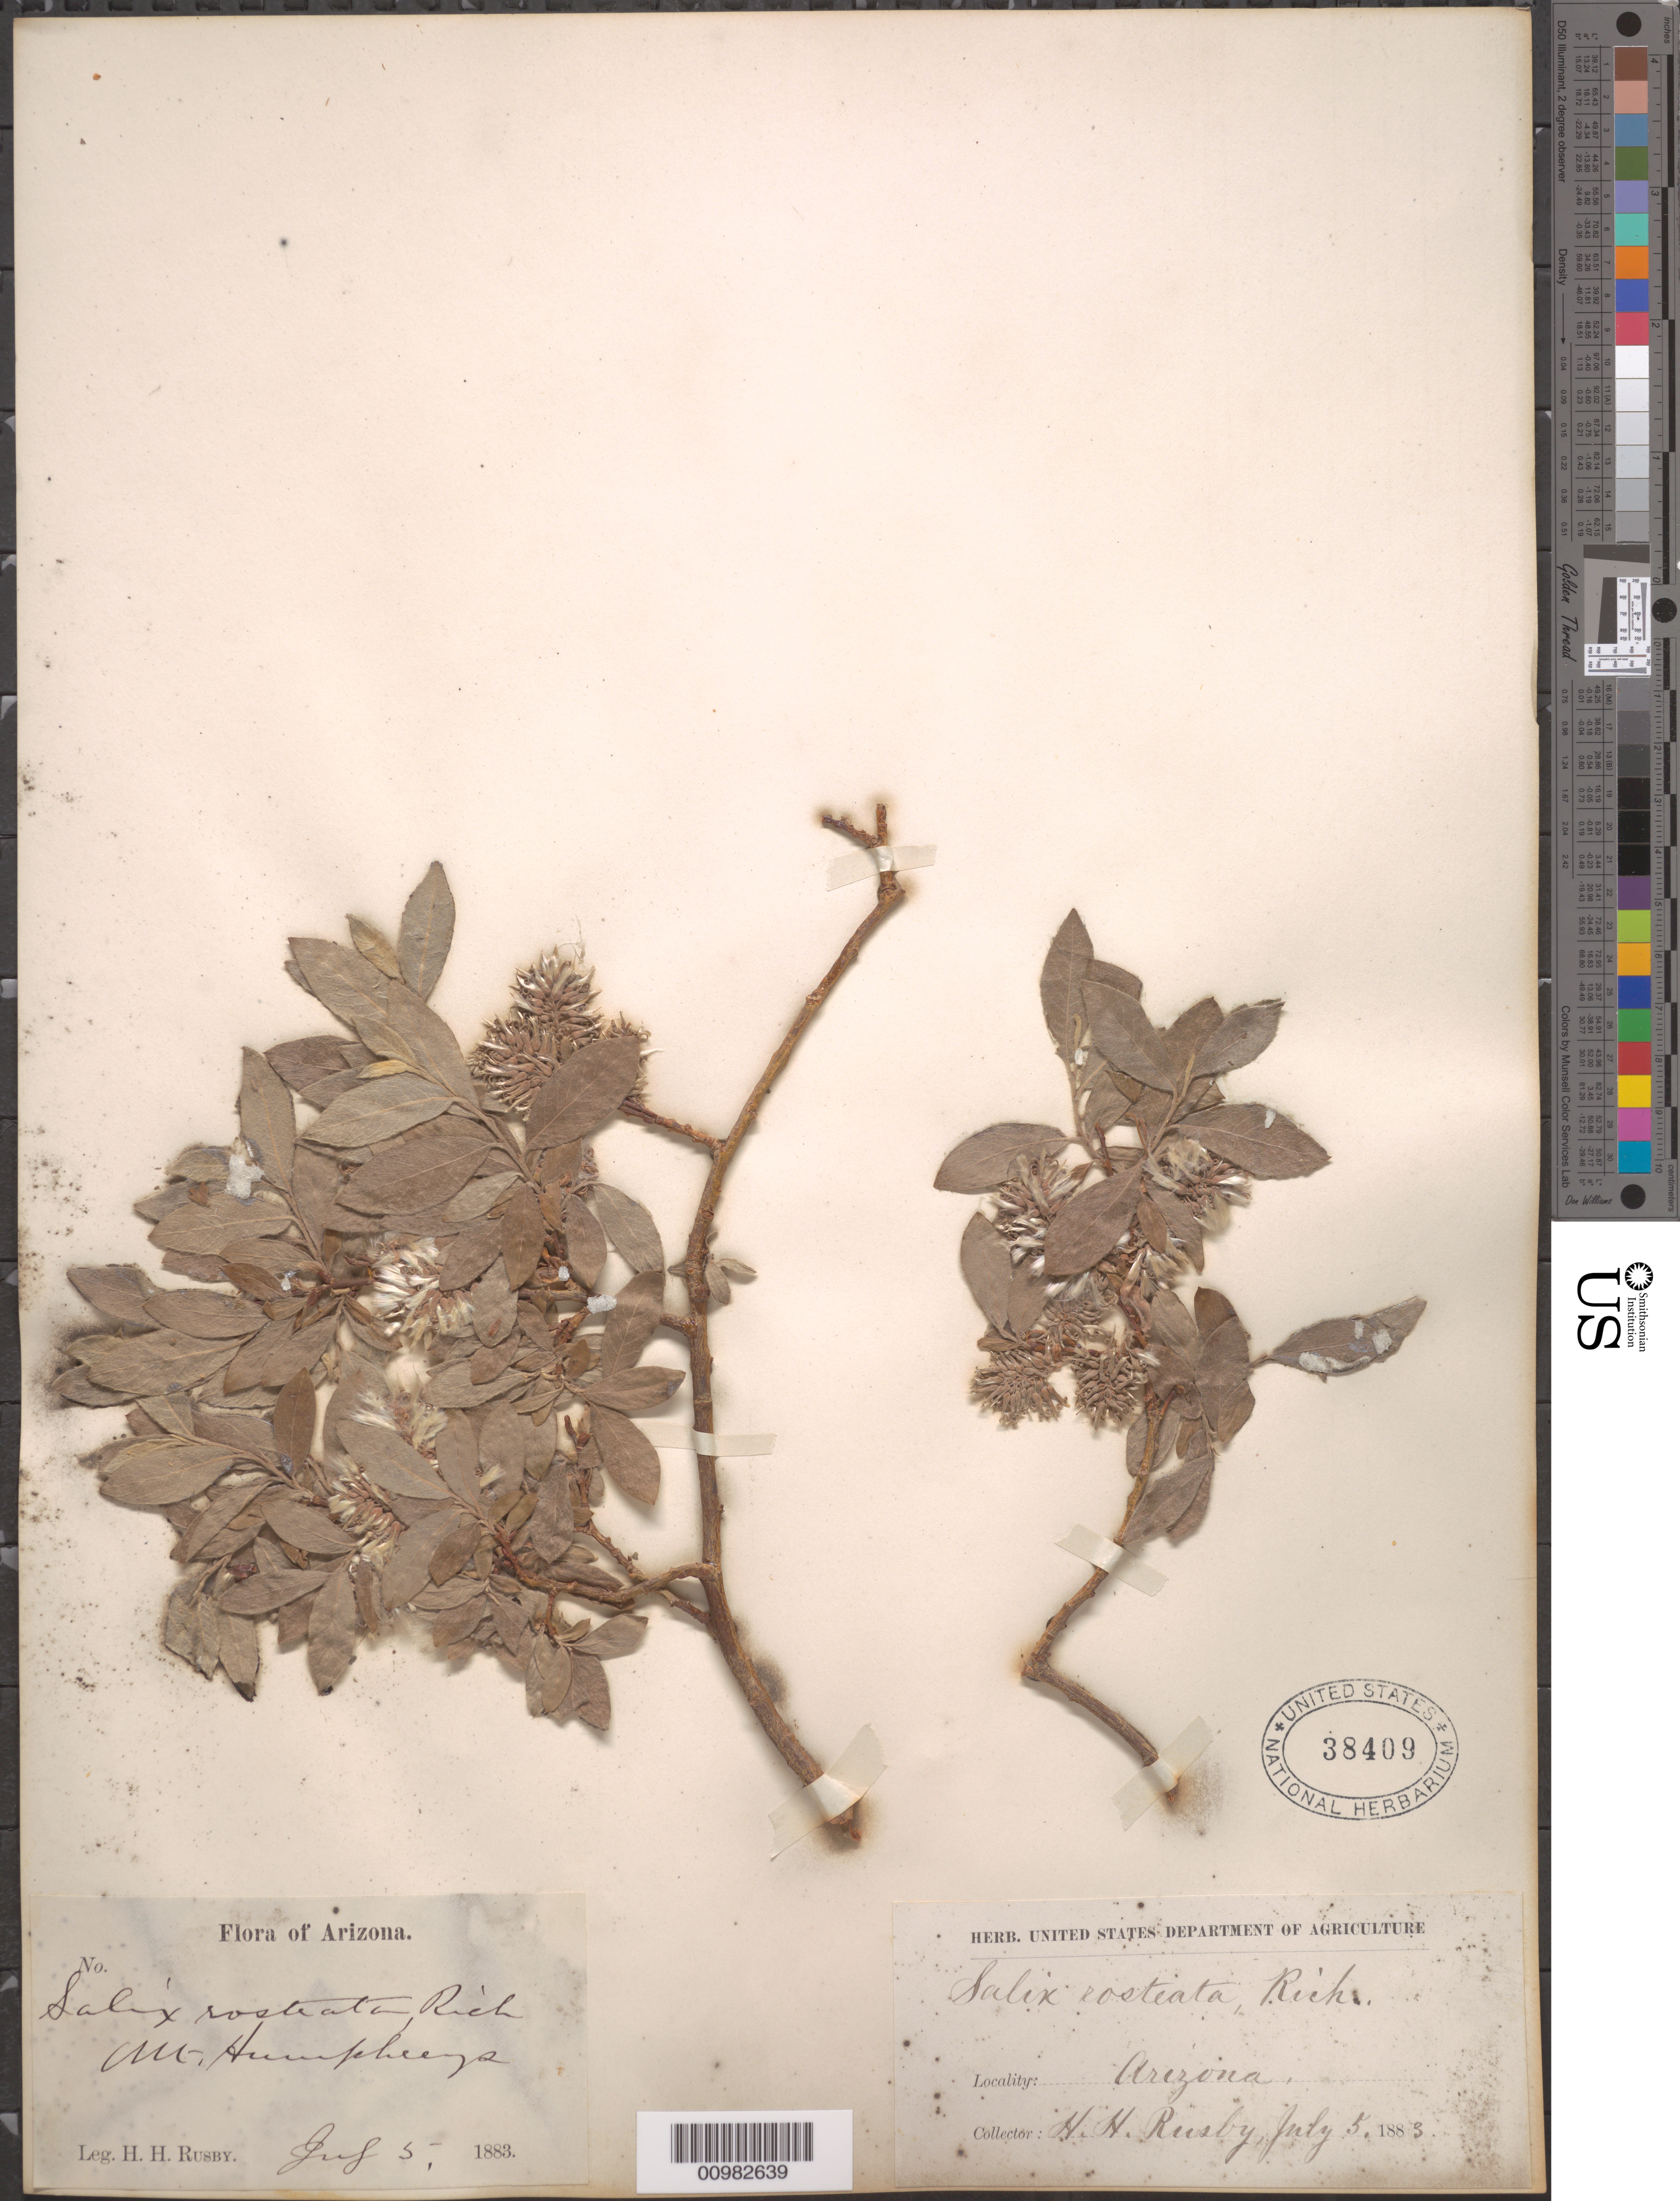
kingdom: Plantae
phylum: Tracheophyta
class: Magnoliopsida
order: Malpighiales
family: Salicaceae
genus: Salix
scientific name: Salix bebbiana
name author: Sarg.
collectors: H. H. Rusby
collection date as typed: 05 Jul 1883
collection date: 1883-07-05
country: United States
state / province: Arizona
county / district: Coconino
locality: Mount Humphreys.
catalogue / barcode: US 38409